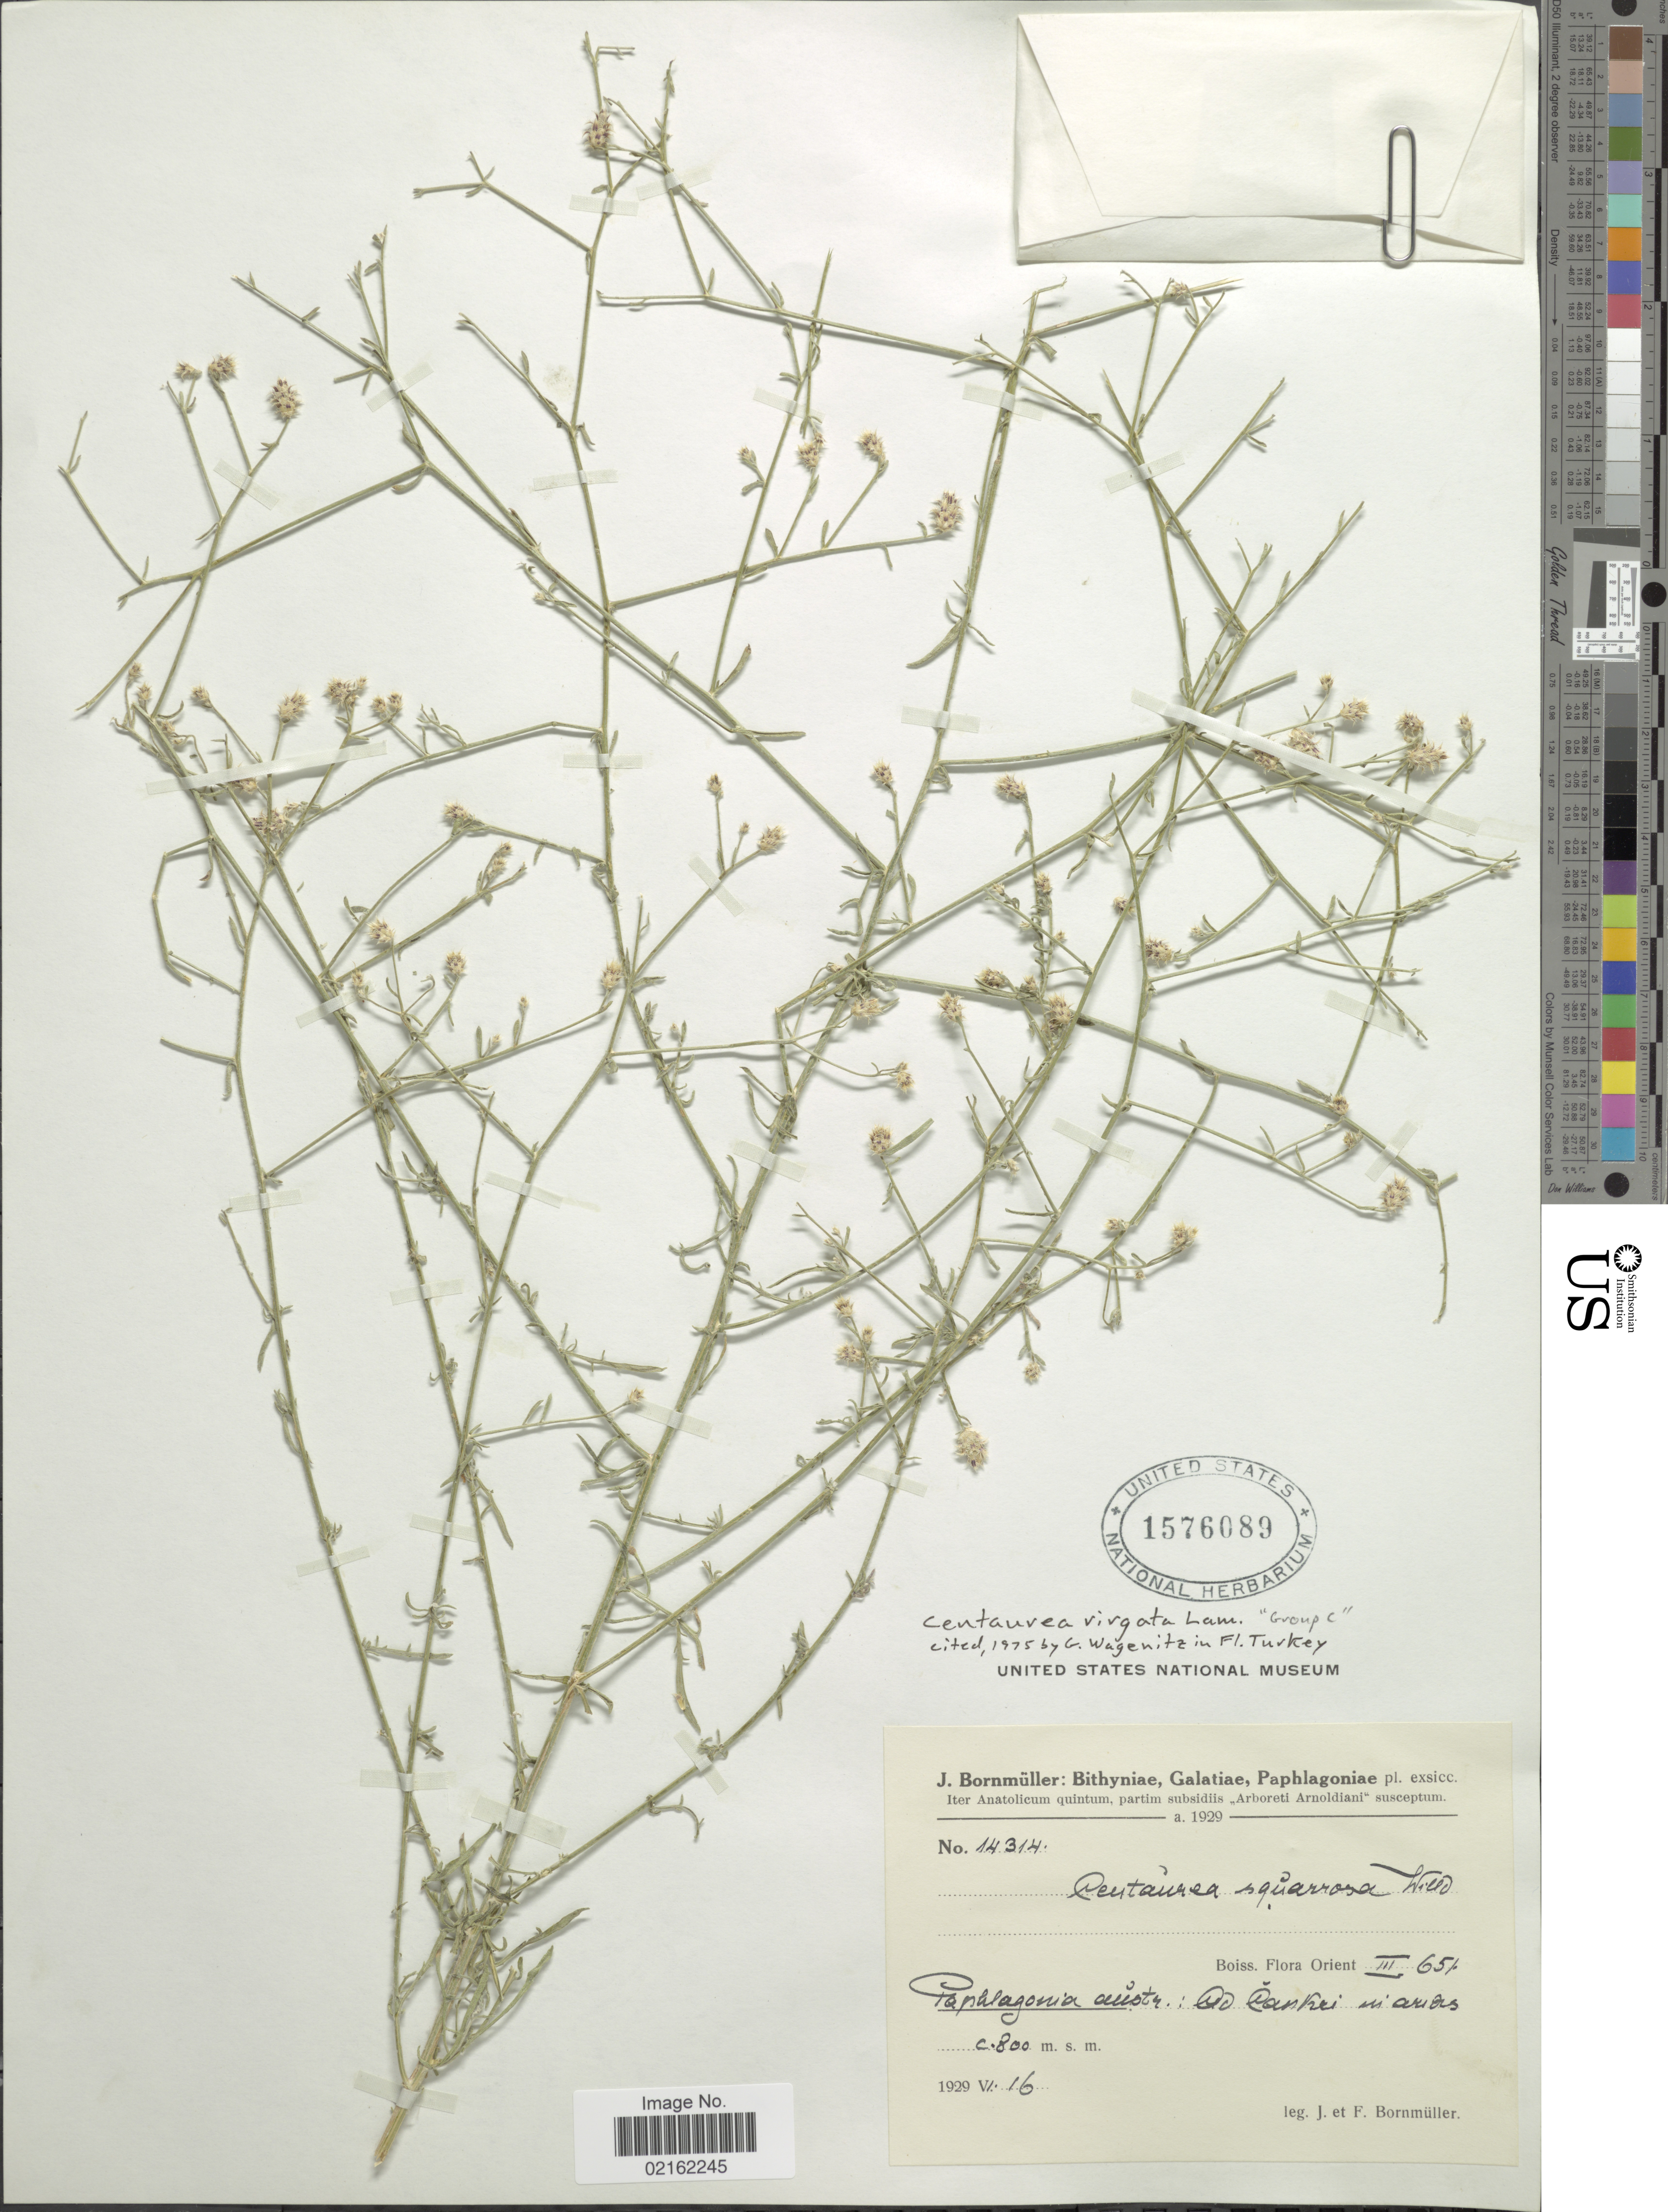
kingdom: Plantae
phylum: Tracheophyta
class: Magnoliopsida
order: Asterales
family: Asteraceae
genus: Centaurea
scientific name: Centaurea virgata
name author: Lam.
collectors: J. Bornmüller & F. Bornmüller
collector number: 14314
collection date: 1929-06-16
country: Romania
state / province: Galati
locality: Bithyniae, Galatiae, Paphlagoniae, Paphlagoniae Austr., [illegible text] Pankei[interpreted]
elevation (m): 800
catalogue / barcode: US 1576089